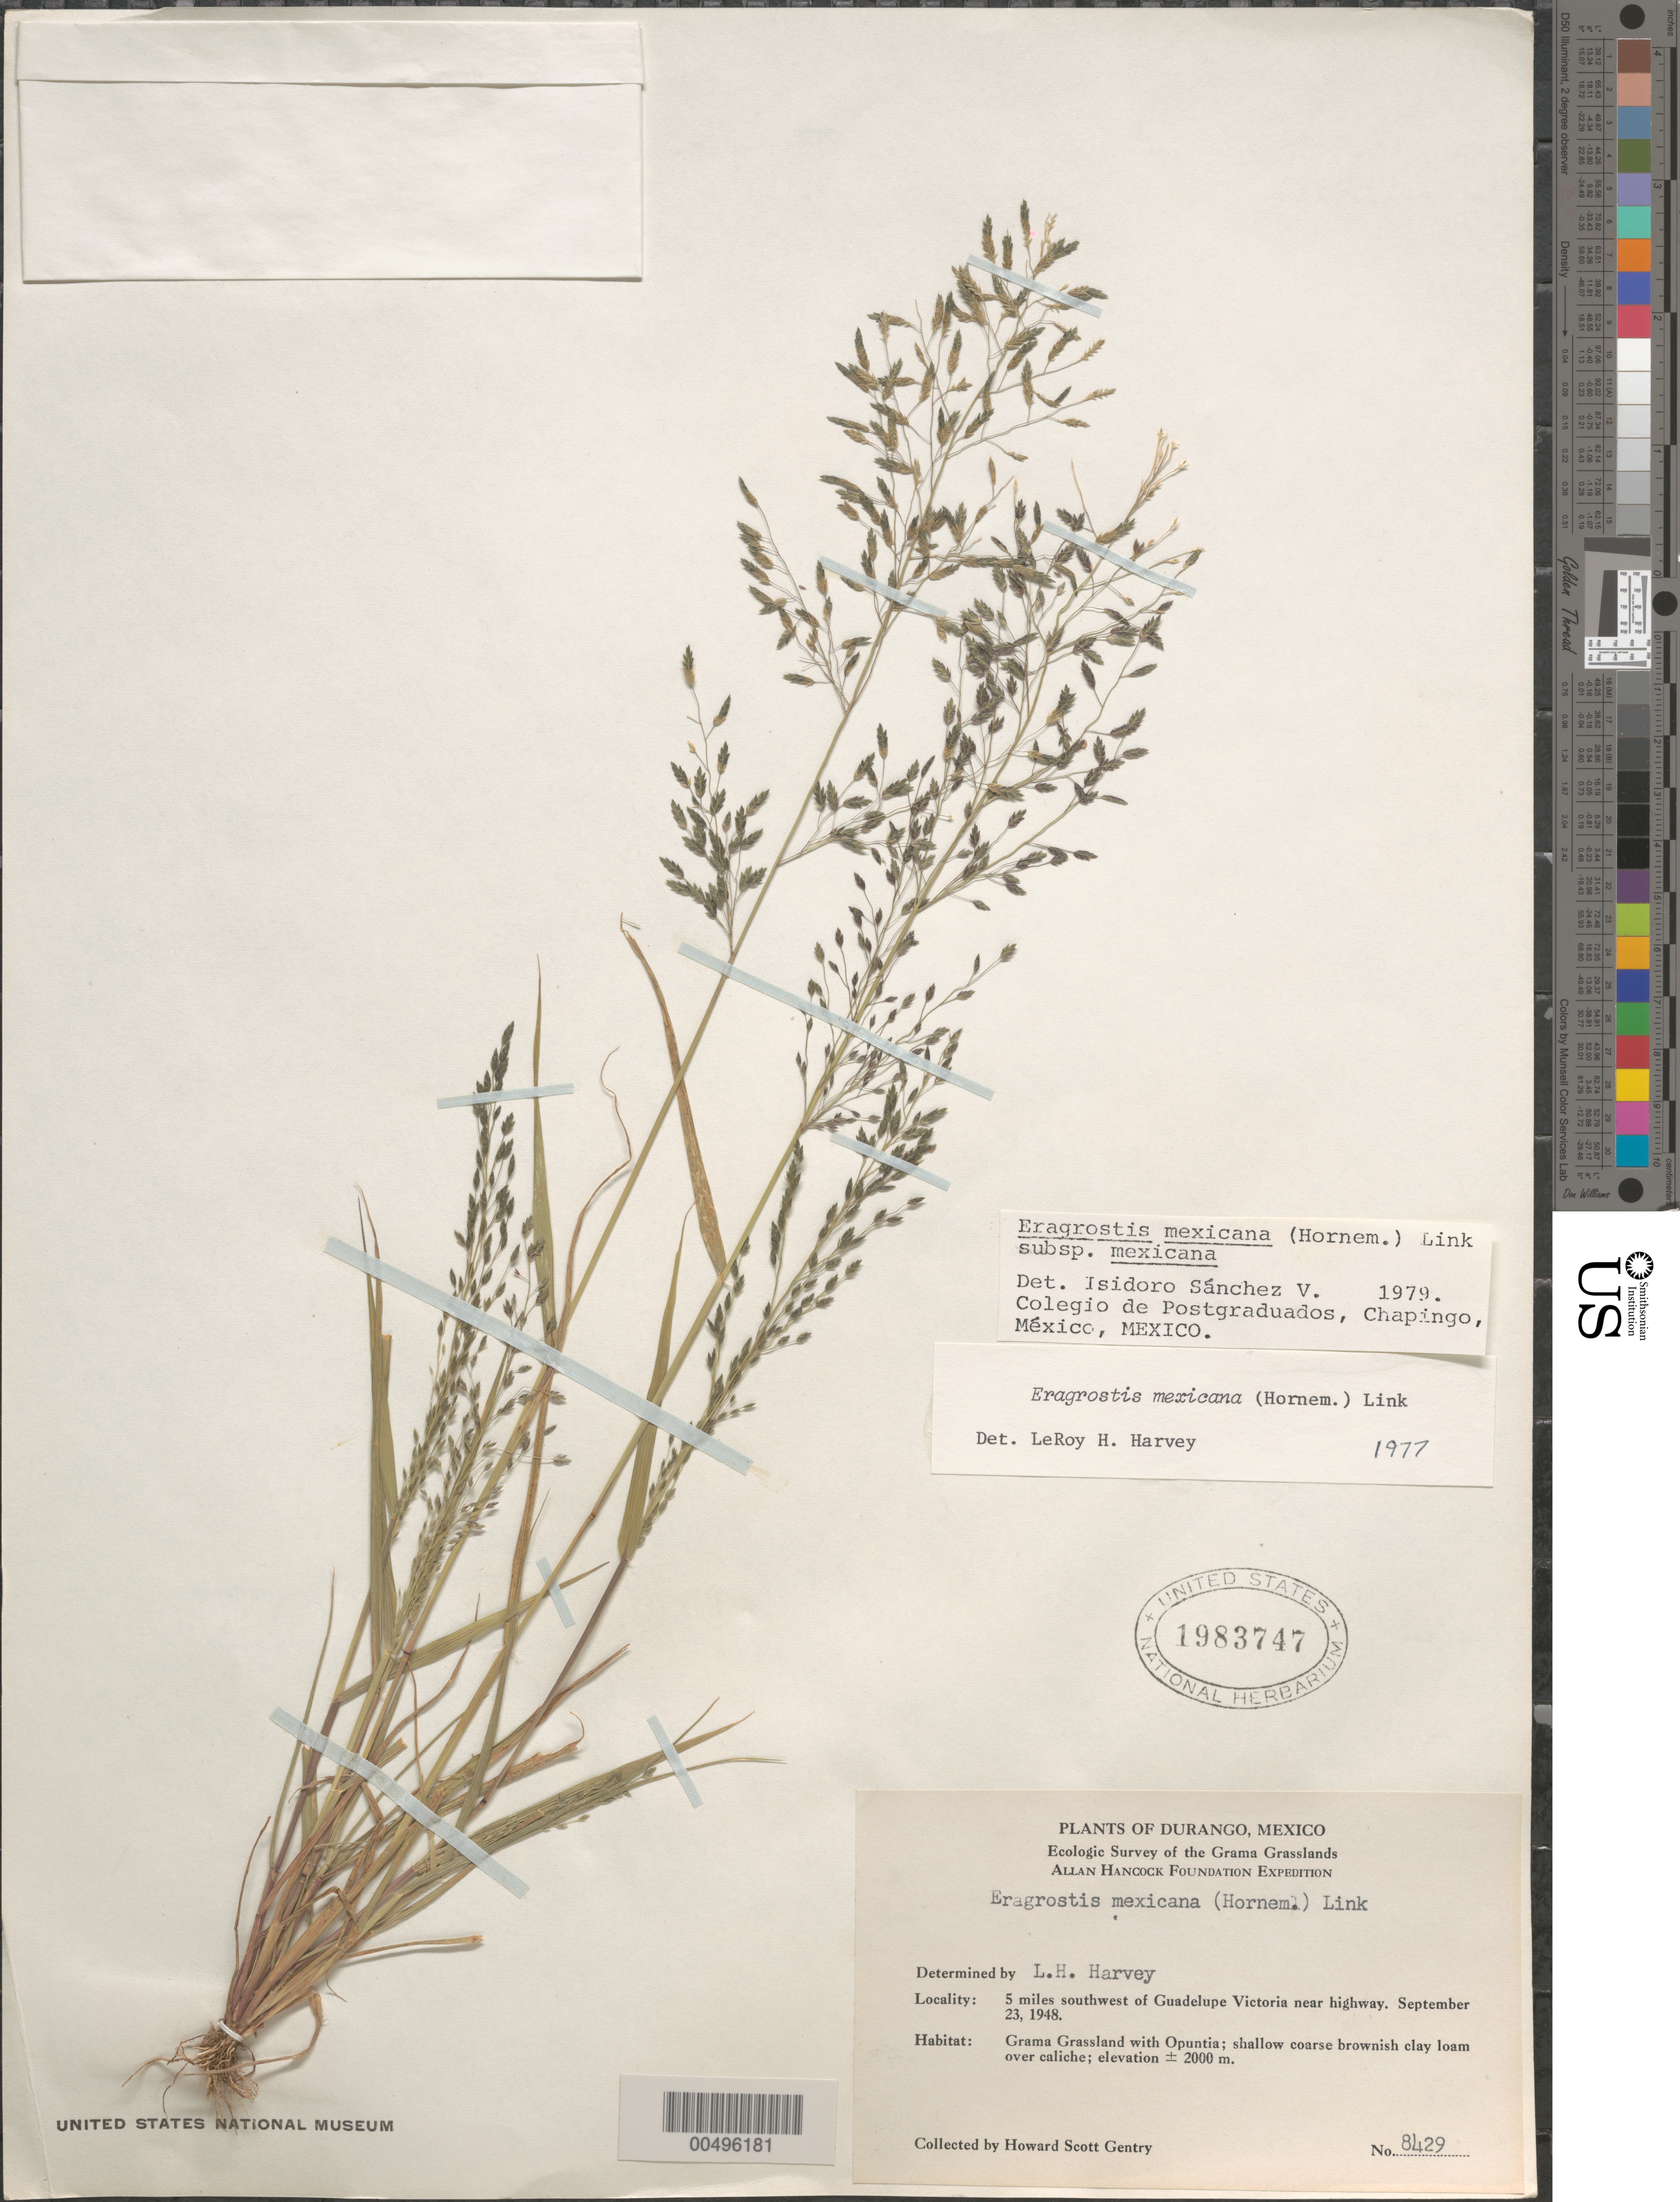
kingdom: Plantae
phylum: Tracheophyta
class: Liliopsida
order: Poales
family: Poaceae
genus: Eragrostis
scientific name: Eragrostis mexicana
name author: (Hornem.) Link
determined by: Sánchez Vega, I. M.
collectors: H. S. Gentry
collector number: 8429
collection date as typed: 23 Sep 1948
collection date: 1948-09-23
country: Mexico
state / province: Durango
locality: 5 mi SW of Guadelupe Victoria near hwy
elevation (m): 2000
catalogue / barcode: US 1983747